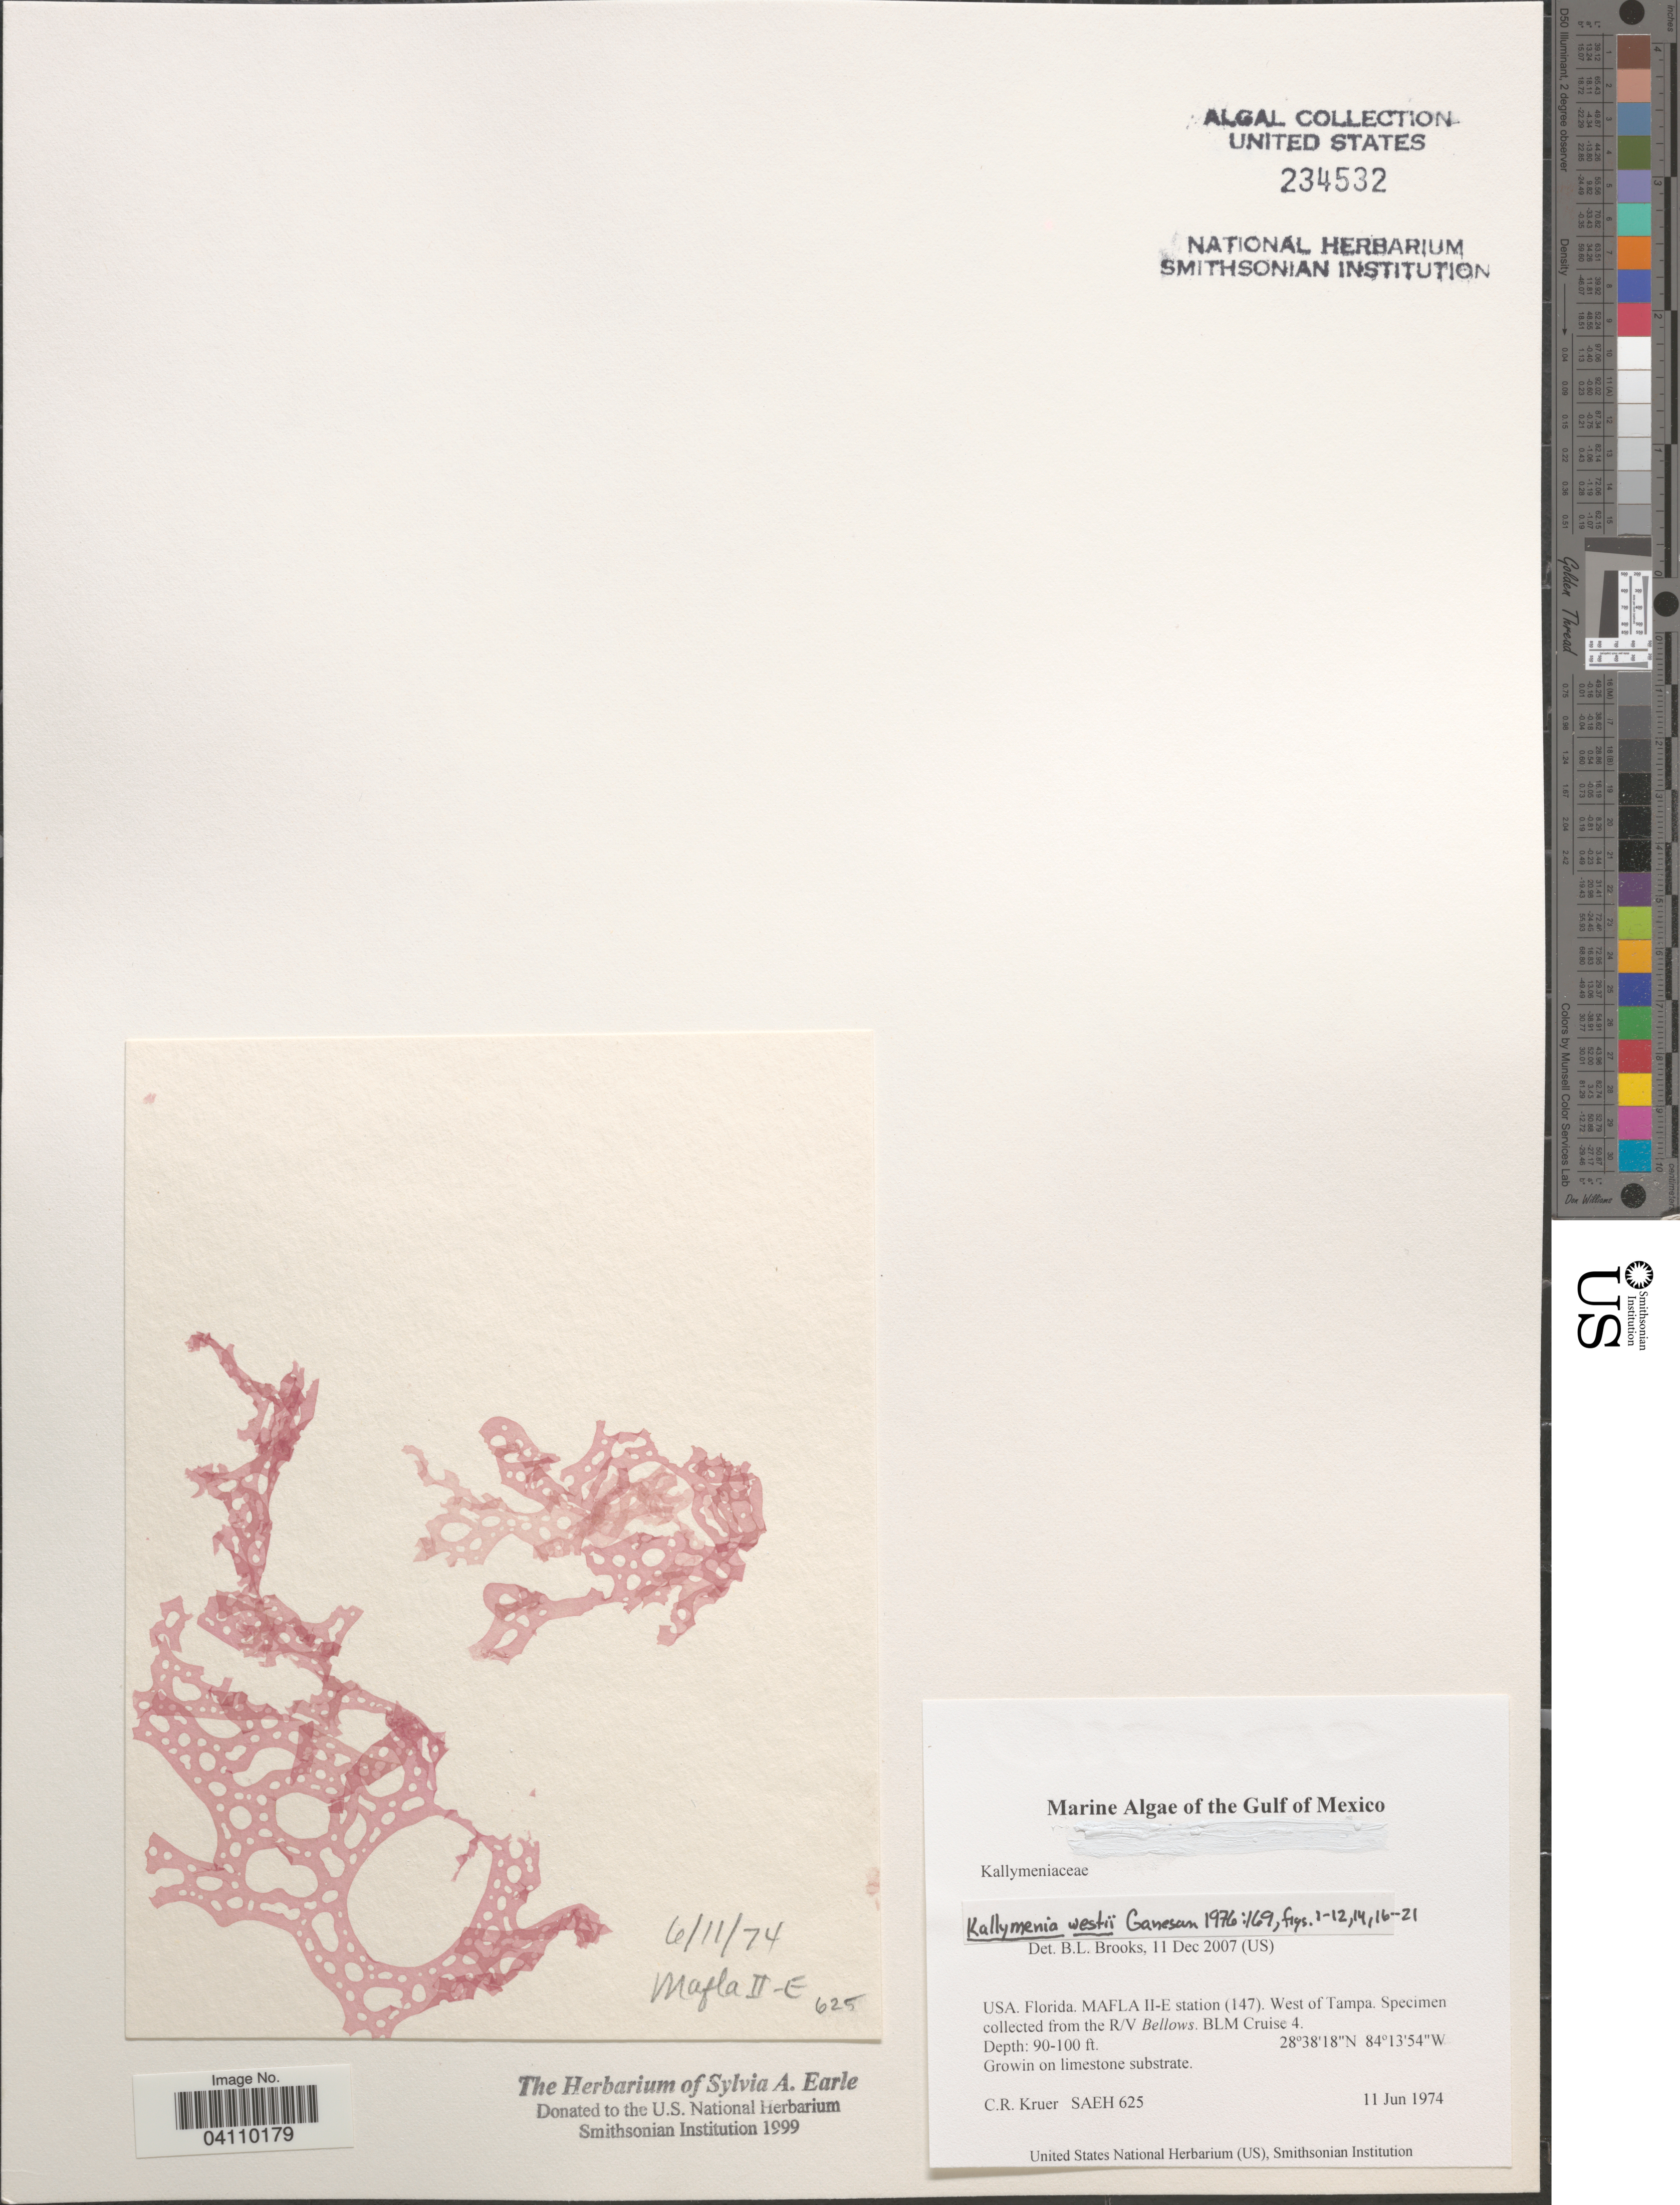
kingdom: Plantae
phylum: Rhodophyta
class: Florideophyceae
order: Gigartinales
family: Kallymeniaceae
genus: Austrokallymenia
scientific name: Austrokallymenia westii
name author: (Ganesan) C.W. Schneid. & G.W. Saunders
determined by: Algae name updating Project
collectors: C. Kruer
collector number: SAEH625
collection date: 1974-06-11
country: United States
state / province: Florida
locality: The Gulf of Mexico. MAFLA II-E station (147). West of Tampa. The R/V Bellows. BLM Cruise 4.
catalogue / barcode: US 234532